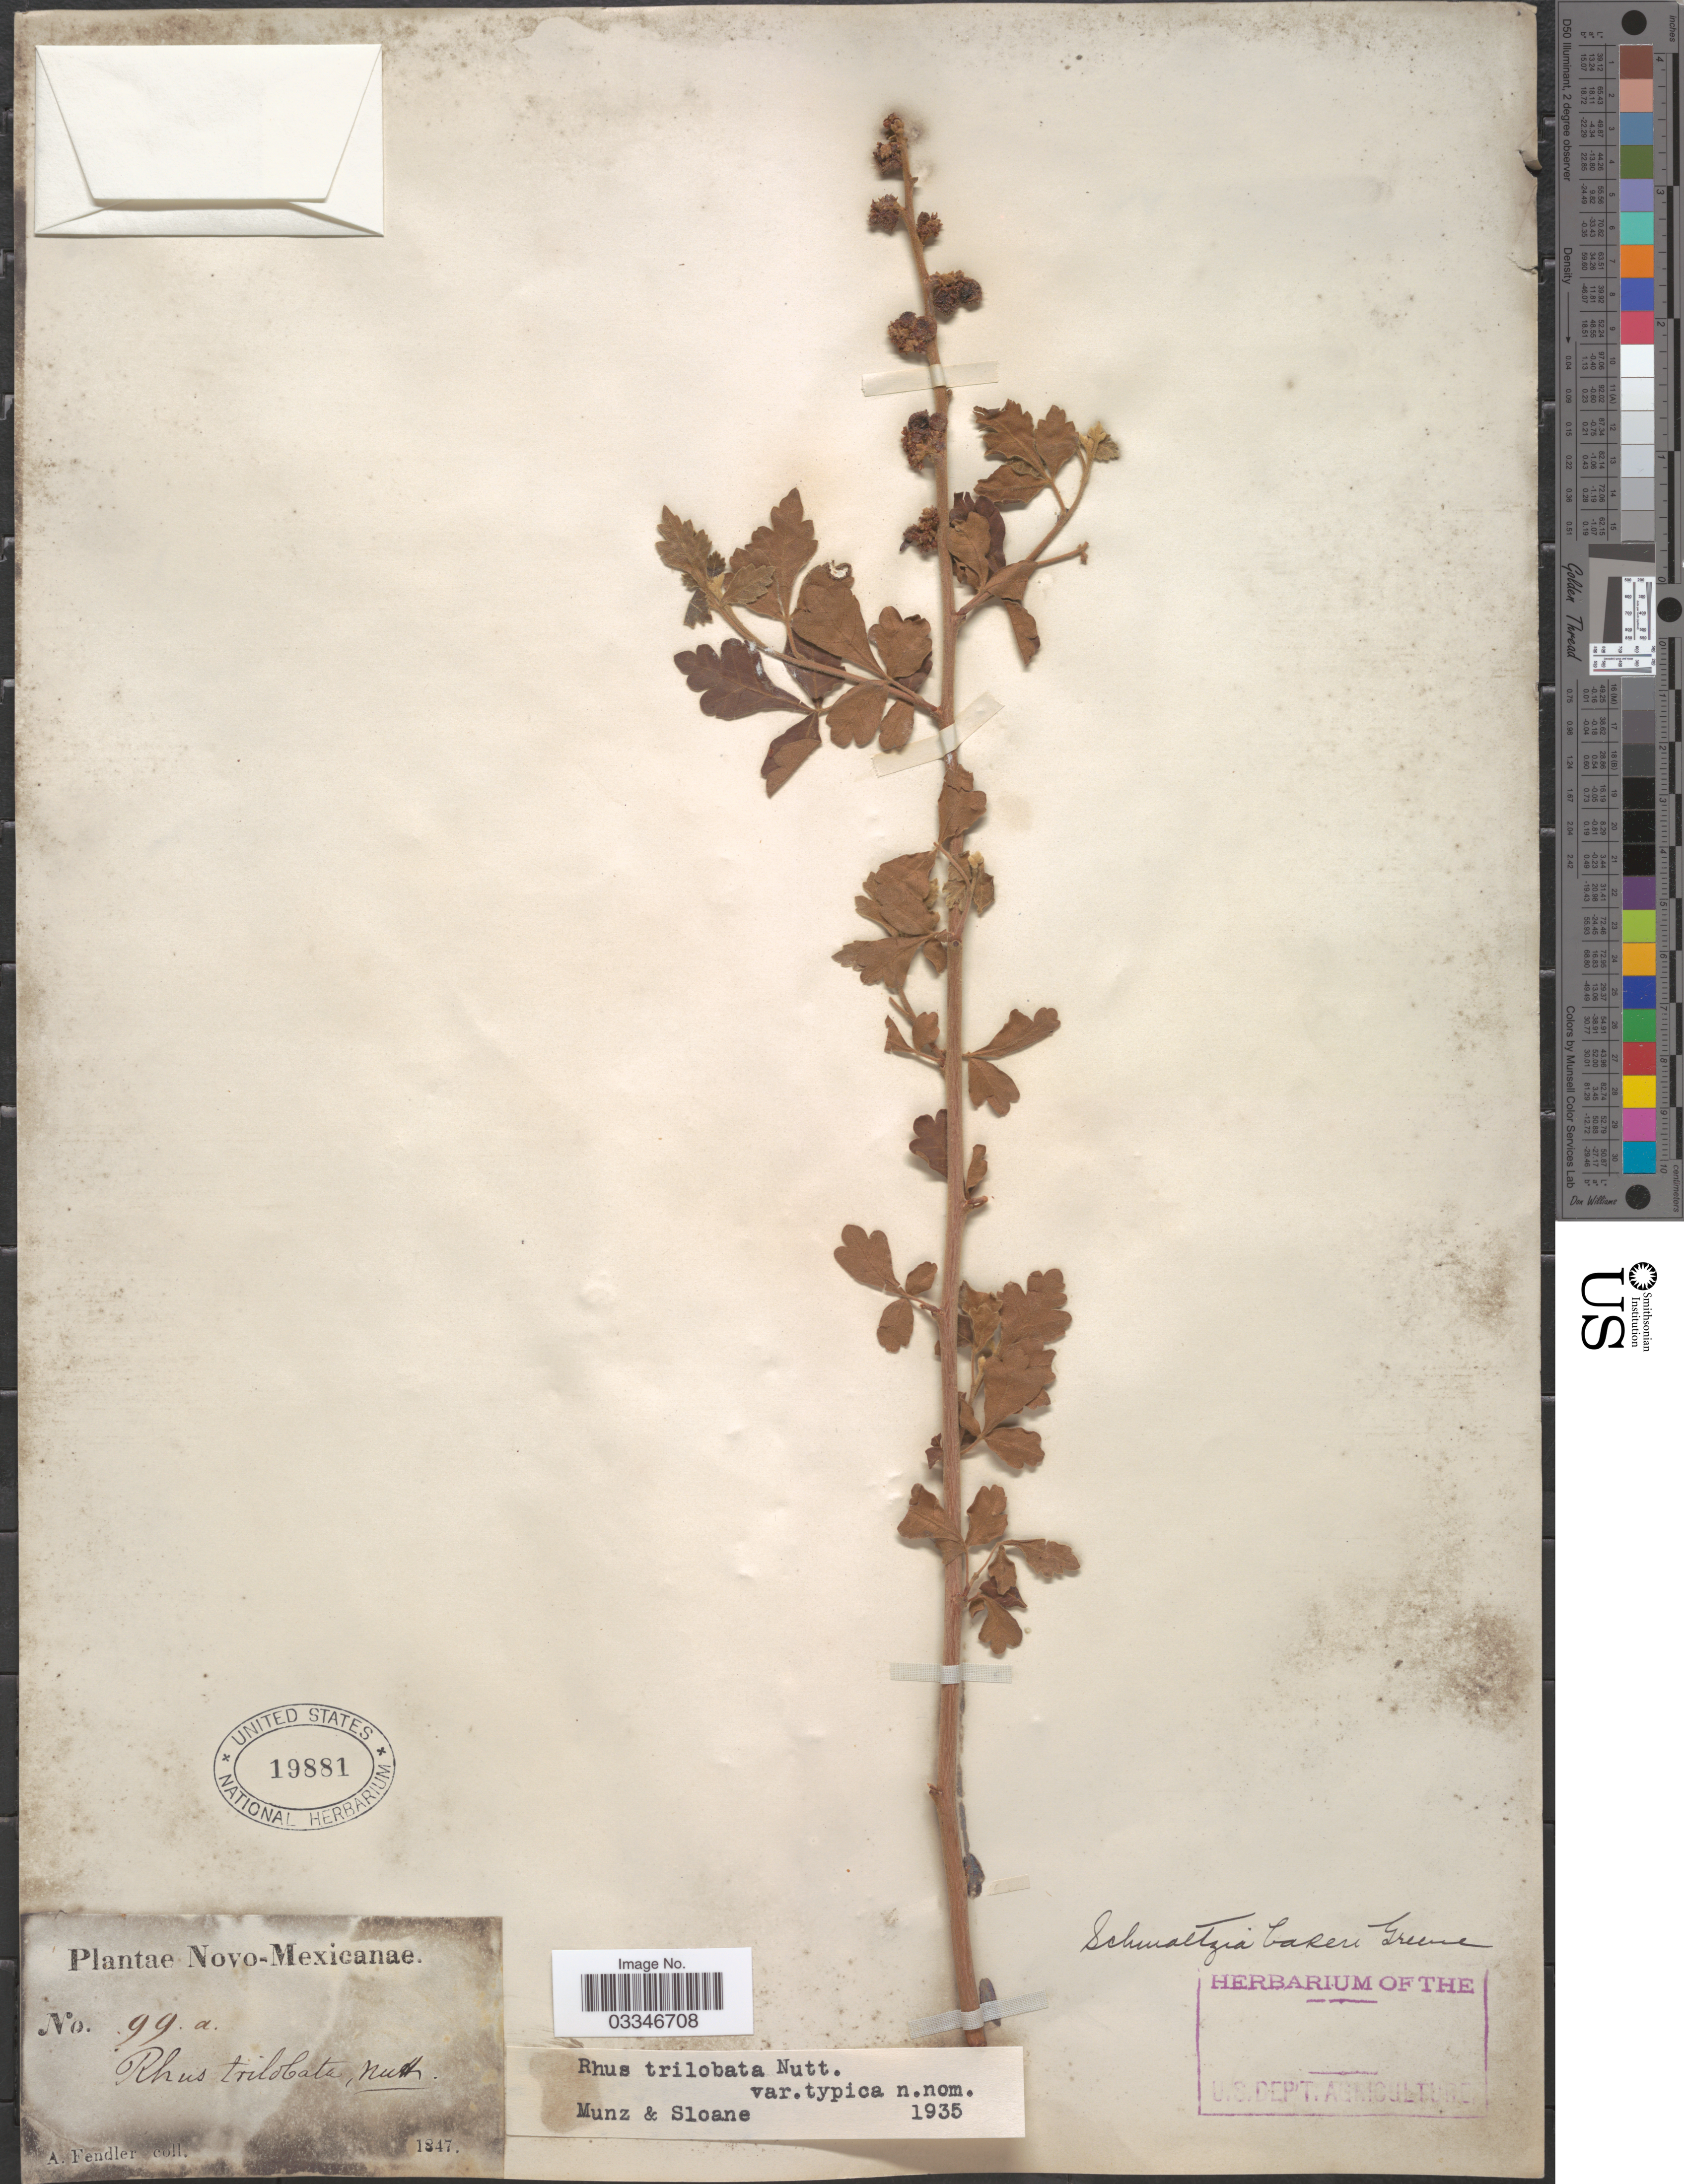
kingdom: Plantae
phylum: Tracheophyta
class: Magnoliopsida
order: Sapindales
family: Anacardiaceae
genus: Rhus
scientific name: Rhus trilobata var. typica Munz & Sloane ined.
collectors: A. Fendler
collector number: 99a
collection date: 1847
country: United States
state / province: New Mexico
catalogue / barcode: US 19881